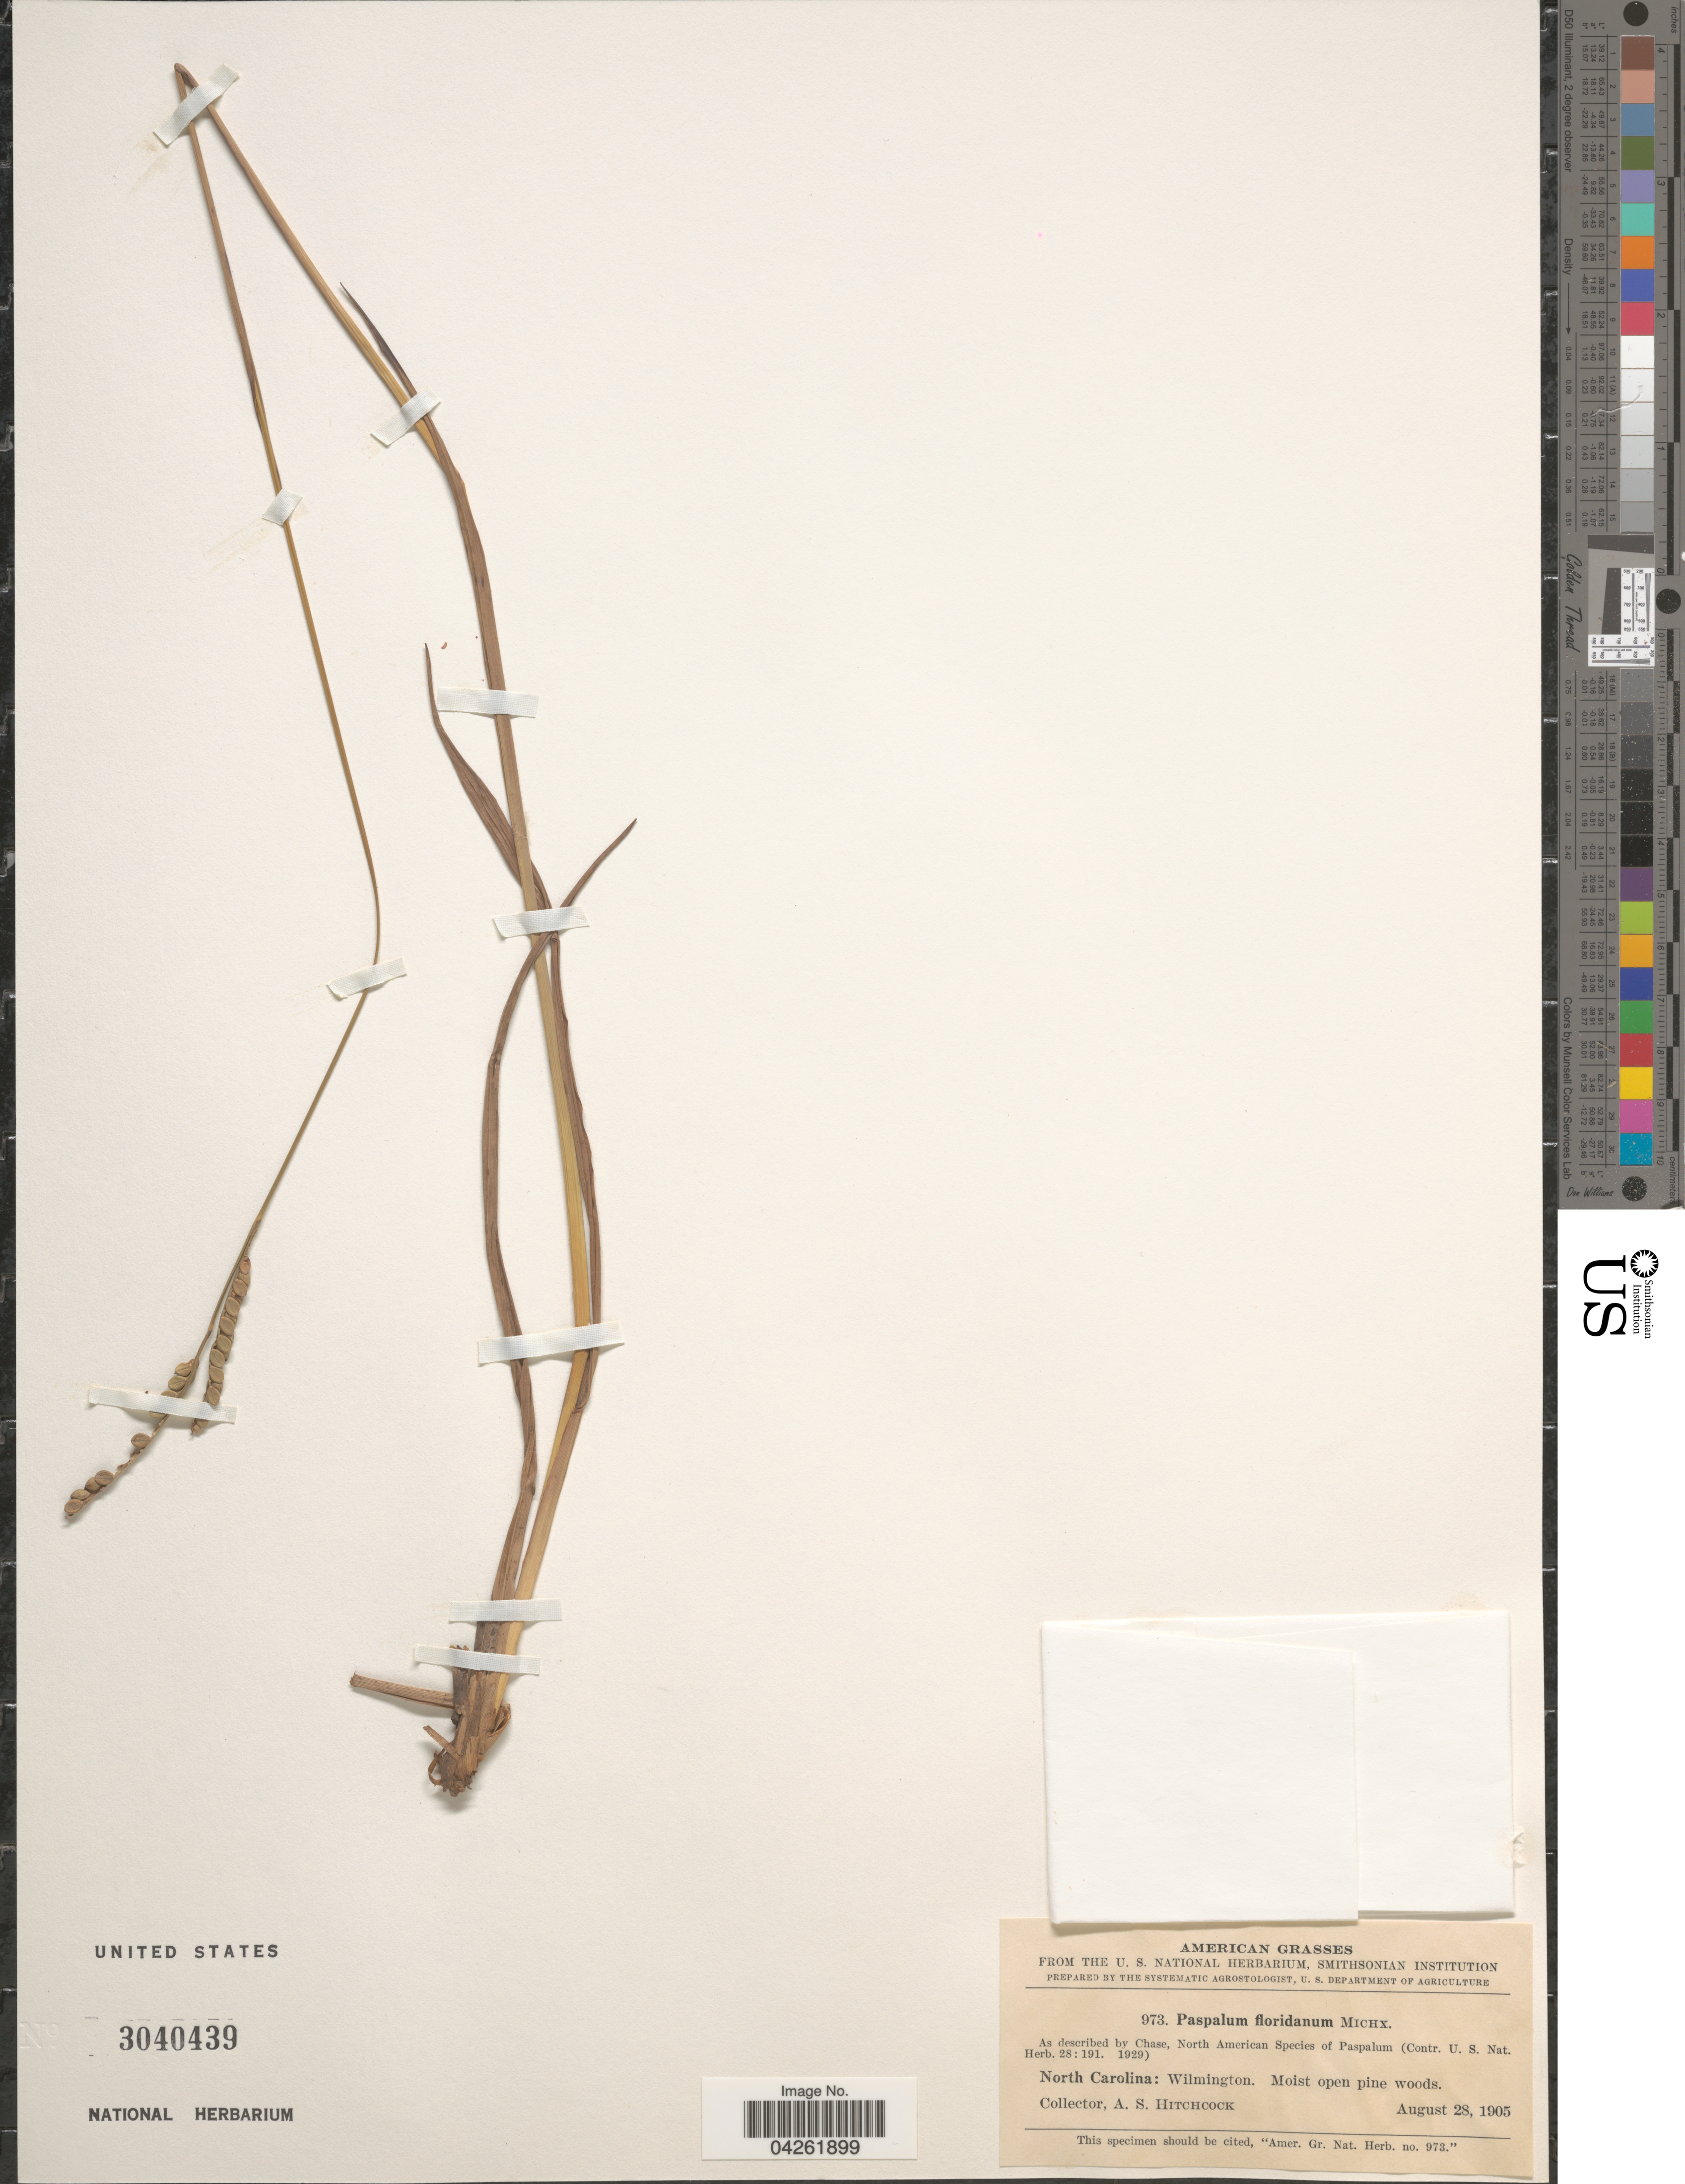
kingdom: Plantae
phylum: Tracheophyta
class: Liliopsida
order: Poales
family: Poaceae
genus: Paspalum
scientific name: Paspalum floridanum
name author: Michx.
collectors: A. S. Hitchcock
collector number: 973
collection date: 1905-08-28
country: United States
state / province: North Carolina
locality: Wilmington. Moist open pine woods.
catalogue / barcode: US 3040439